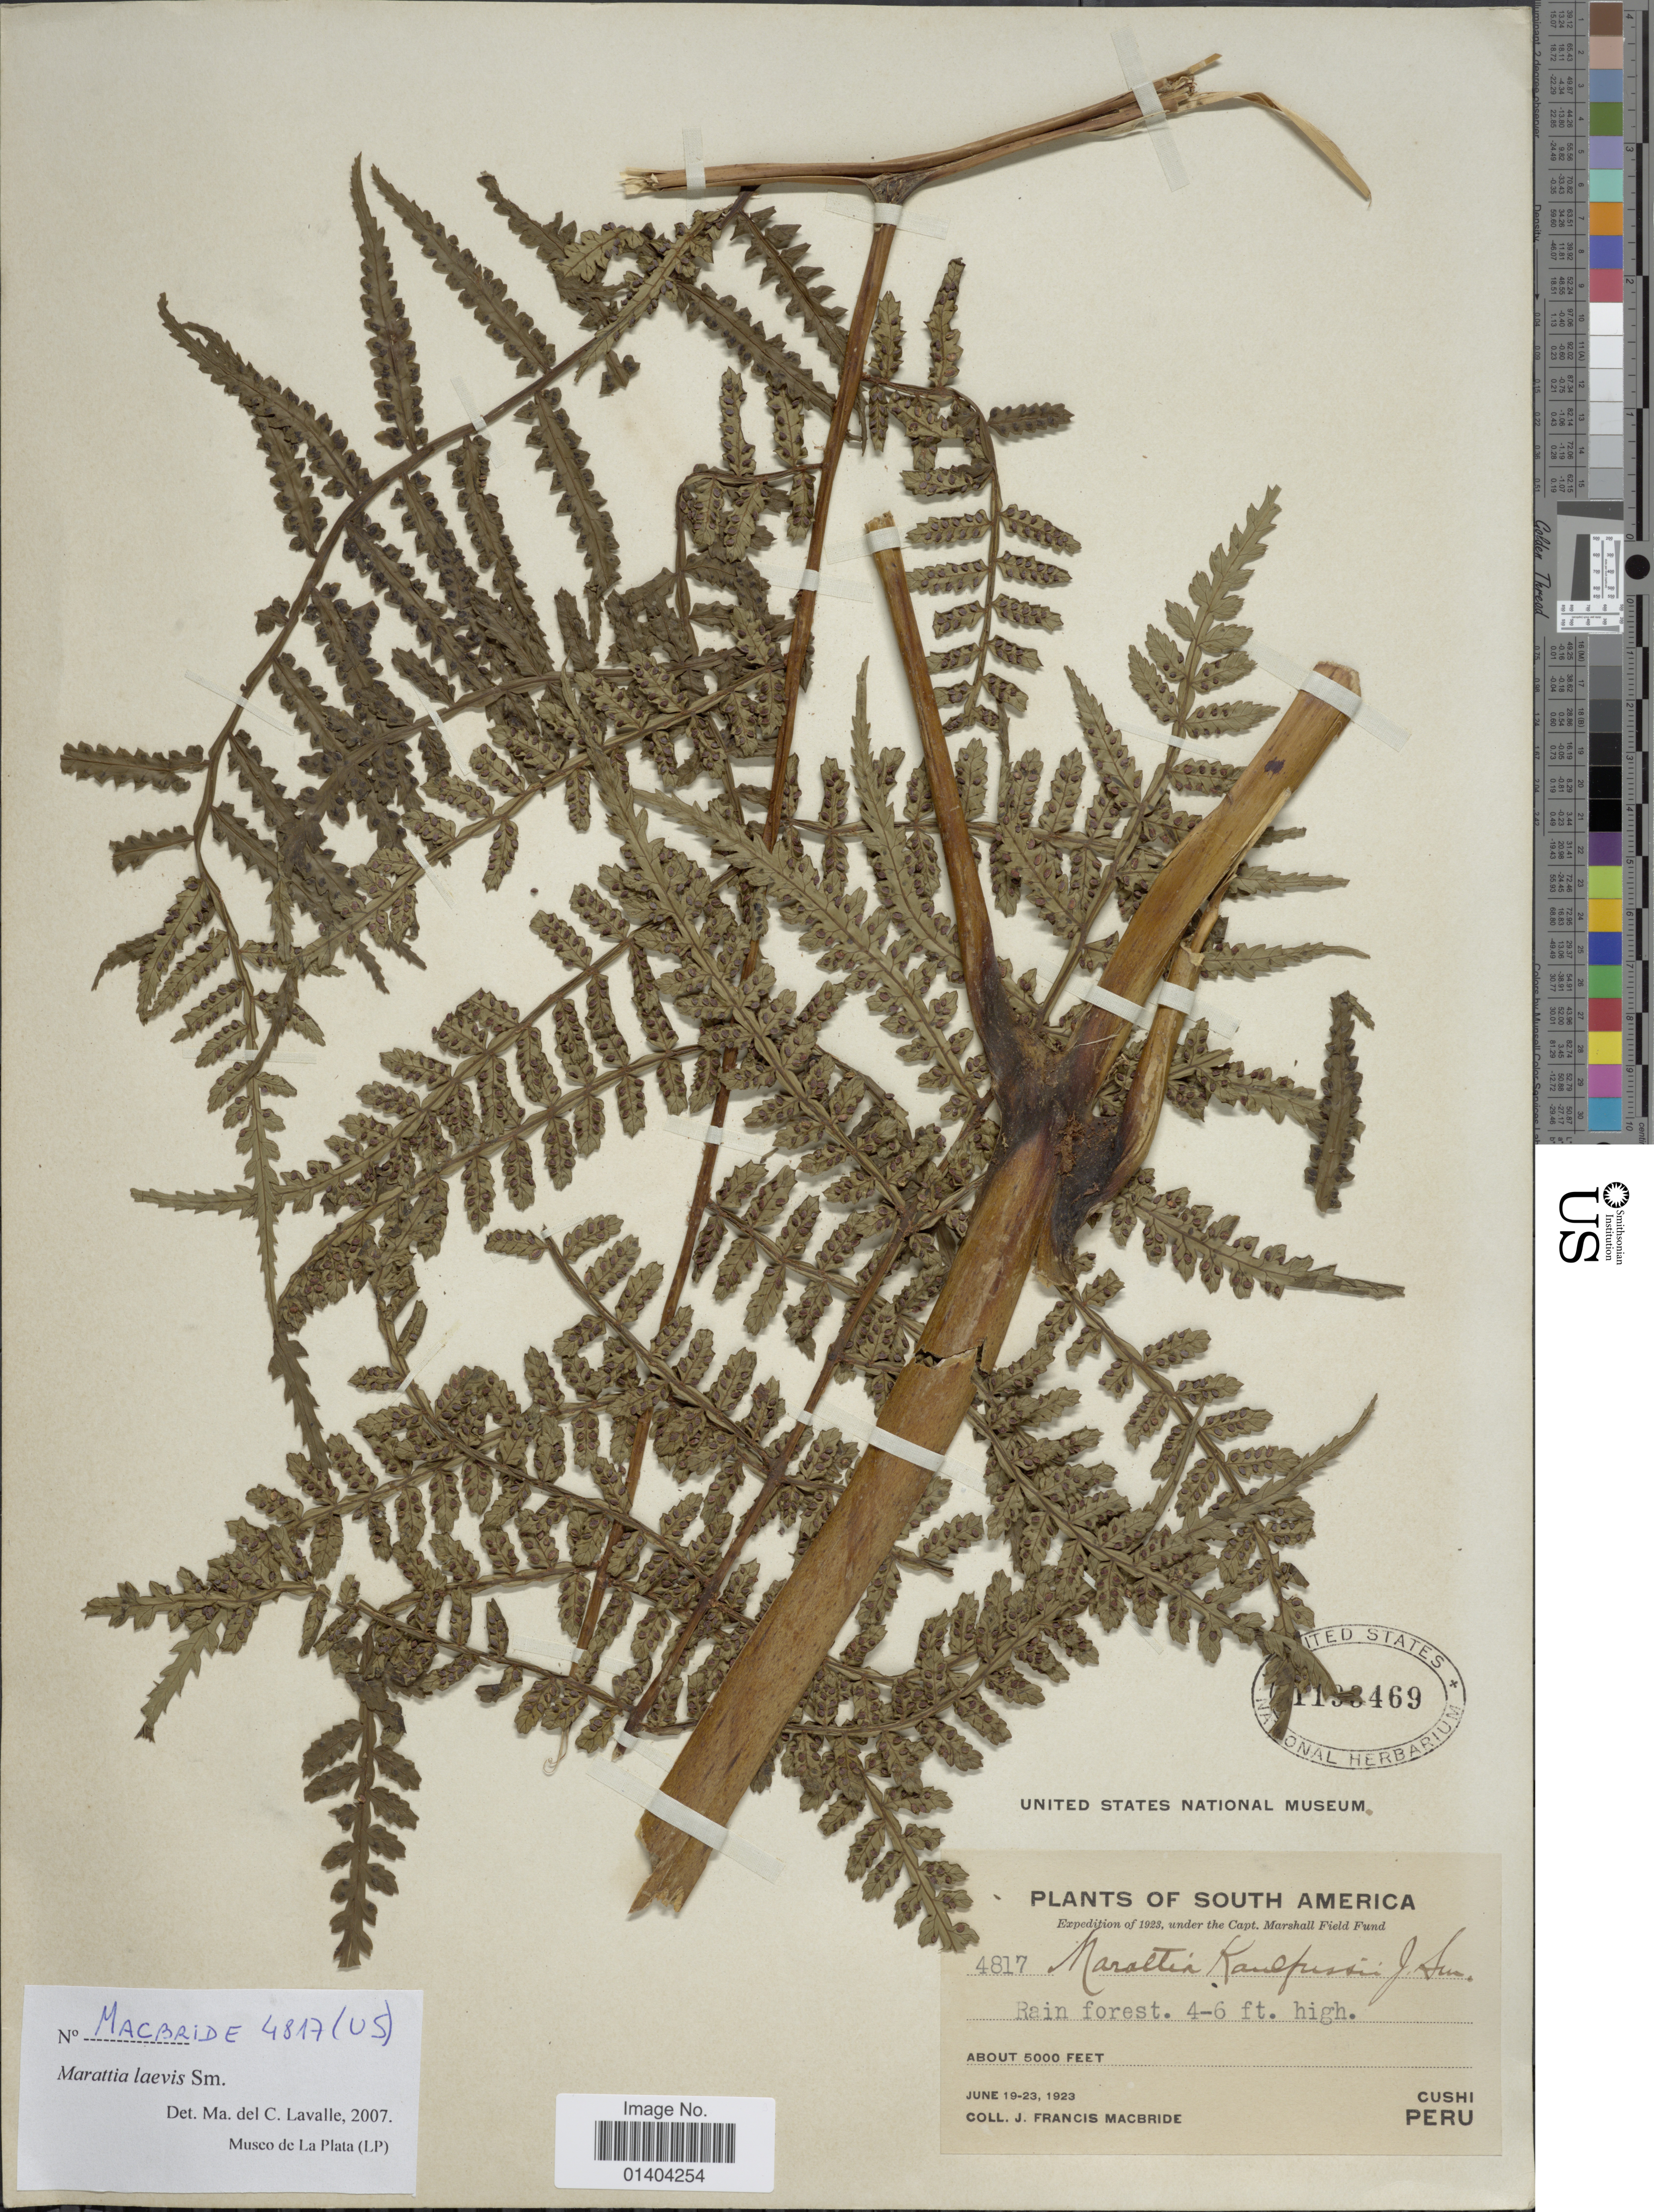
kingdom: Plantae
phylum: Tracheophyta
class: Polypodiopsida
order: Marattiales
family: Marattiaceae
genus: Marattia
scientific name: Marattia laevis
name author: Sm.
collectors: J. F. Macbride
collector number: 4817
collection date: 1923-06-19/1923-06-23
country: Peru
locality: Cushi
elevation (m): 1524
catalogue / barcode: US 1198469